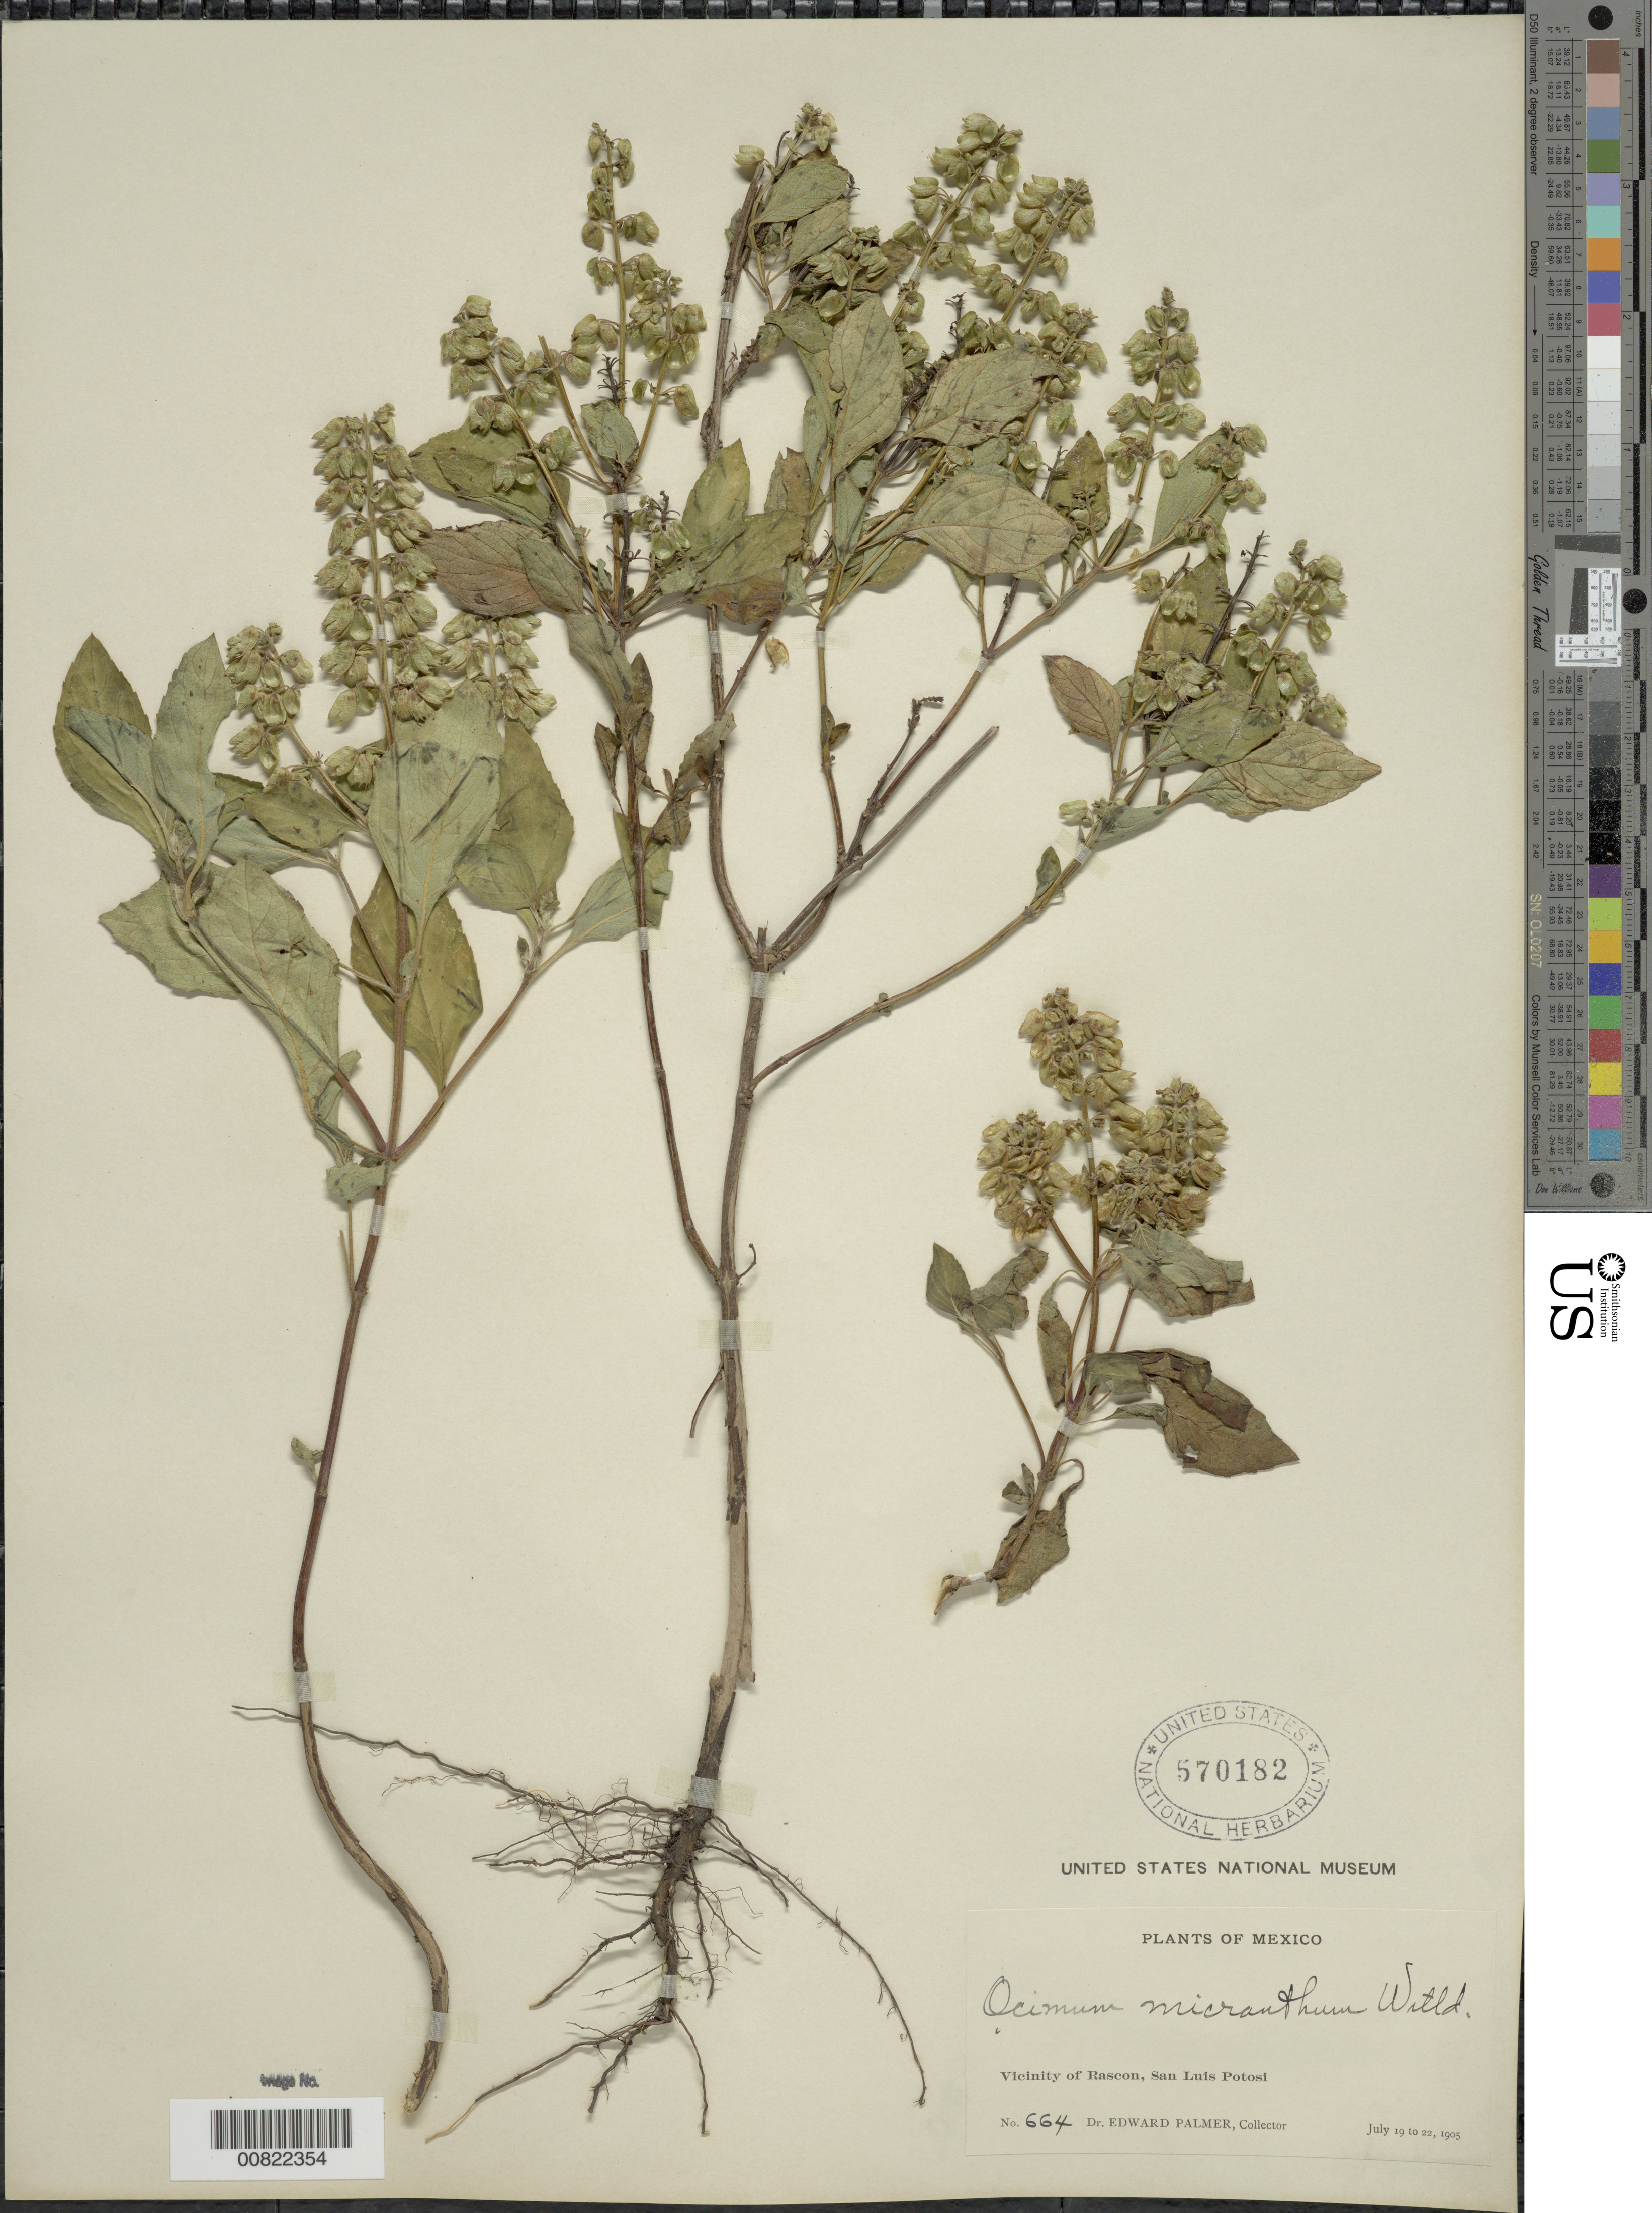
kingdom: Plantae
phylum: Tracheophyta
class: Magnoliopsida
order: Lamiales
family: Lamiaceae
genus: Ocimum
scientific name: Ocimum campechianum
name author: Mill.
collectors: E. Palmer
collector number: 664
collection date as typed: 19 Jul 1905 to 22 Jul 1905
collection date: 1905-07-19/1905-07-22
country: Mexico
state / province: San Luis Potosí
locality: Vicinity of Rascón, San Luis Potosí.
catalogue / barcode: US 570182